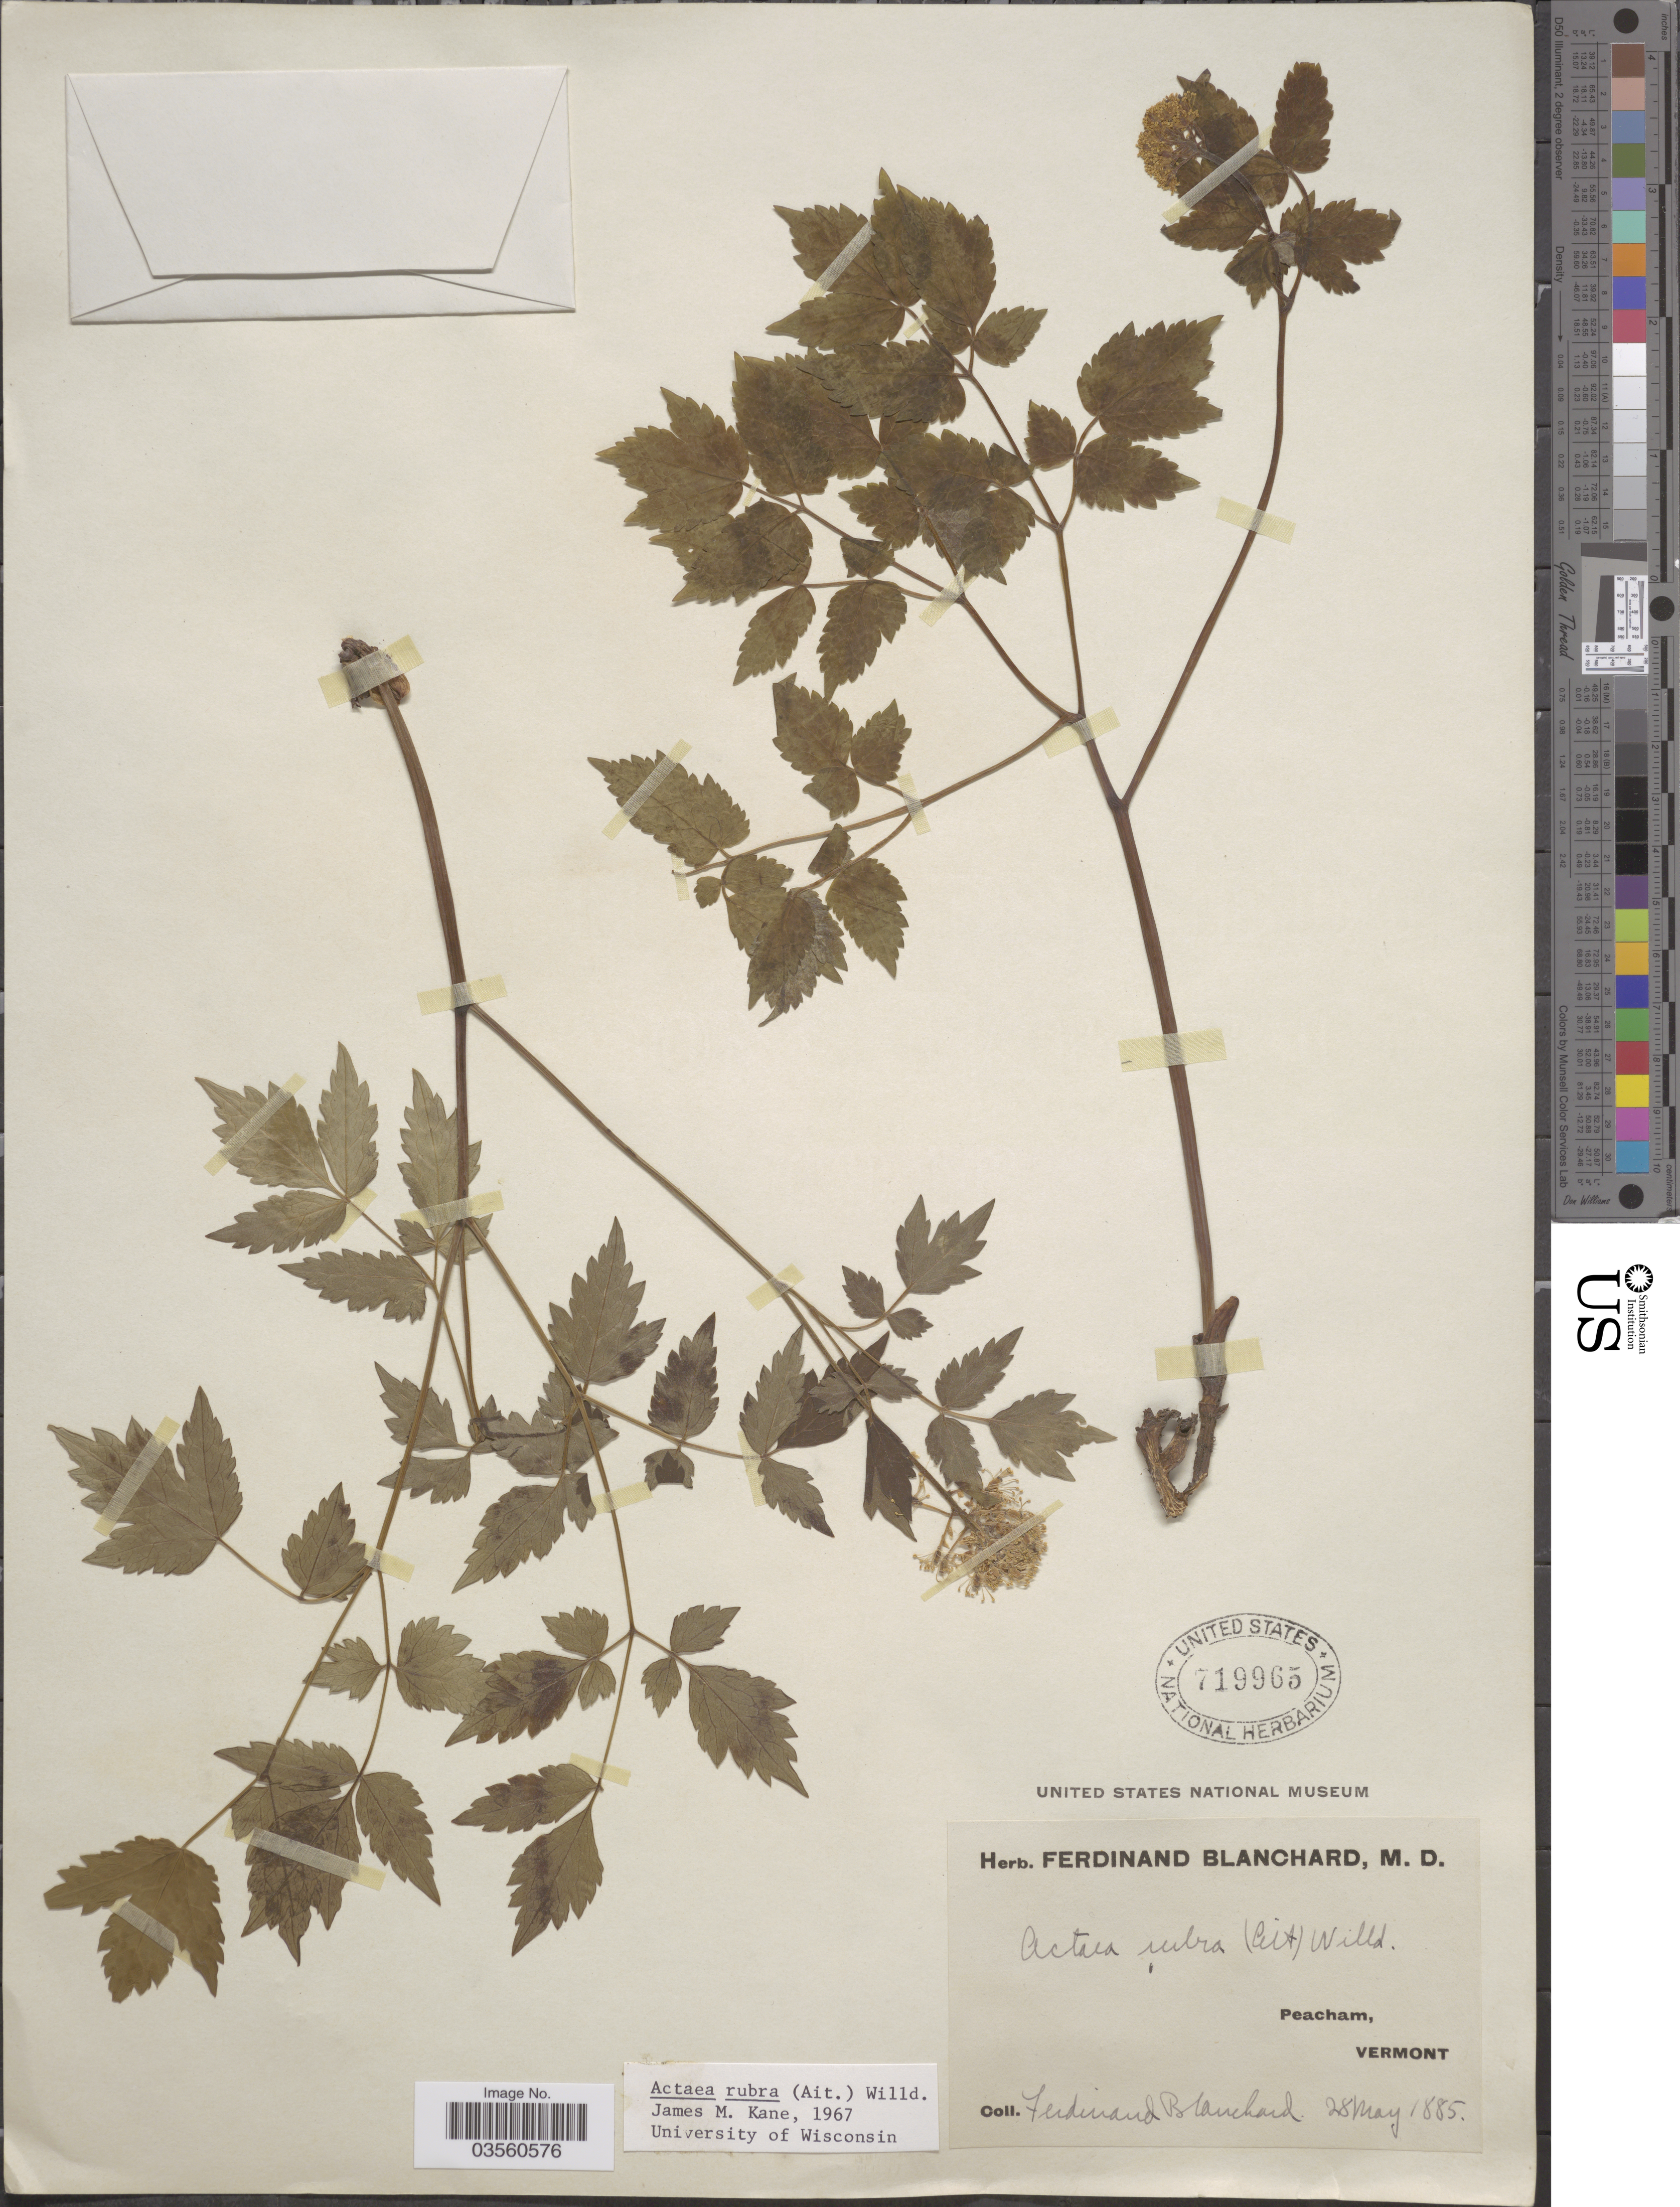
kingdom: Plantae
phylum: Tracheophyta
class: Magnoliopsida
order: Ranunculales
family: Ranunculaceae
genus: Actaea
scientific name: Actaea rubra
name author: (Aiton) Willd.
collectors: F. Blanchard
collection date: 1885-05-28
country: United States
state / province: Vermont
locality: Peacham.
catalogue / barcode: US 719965